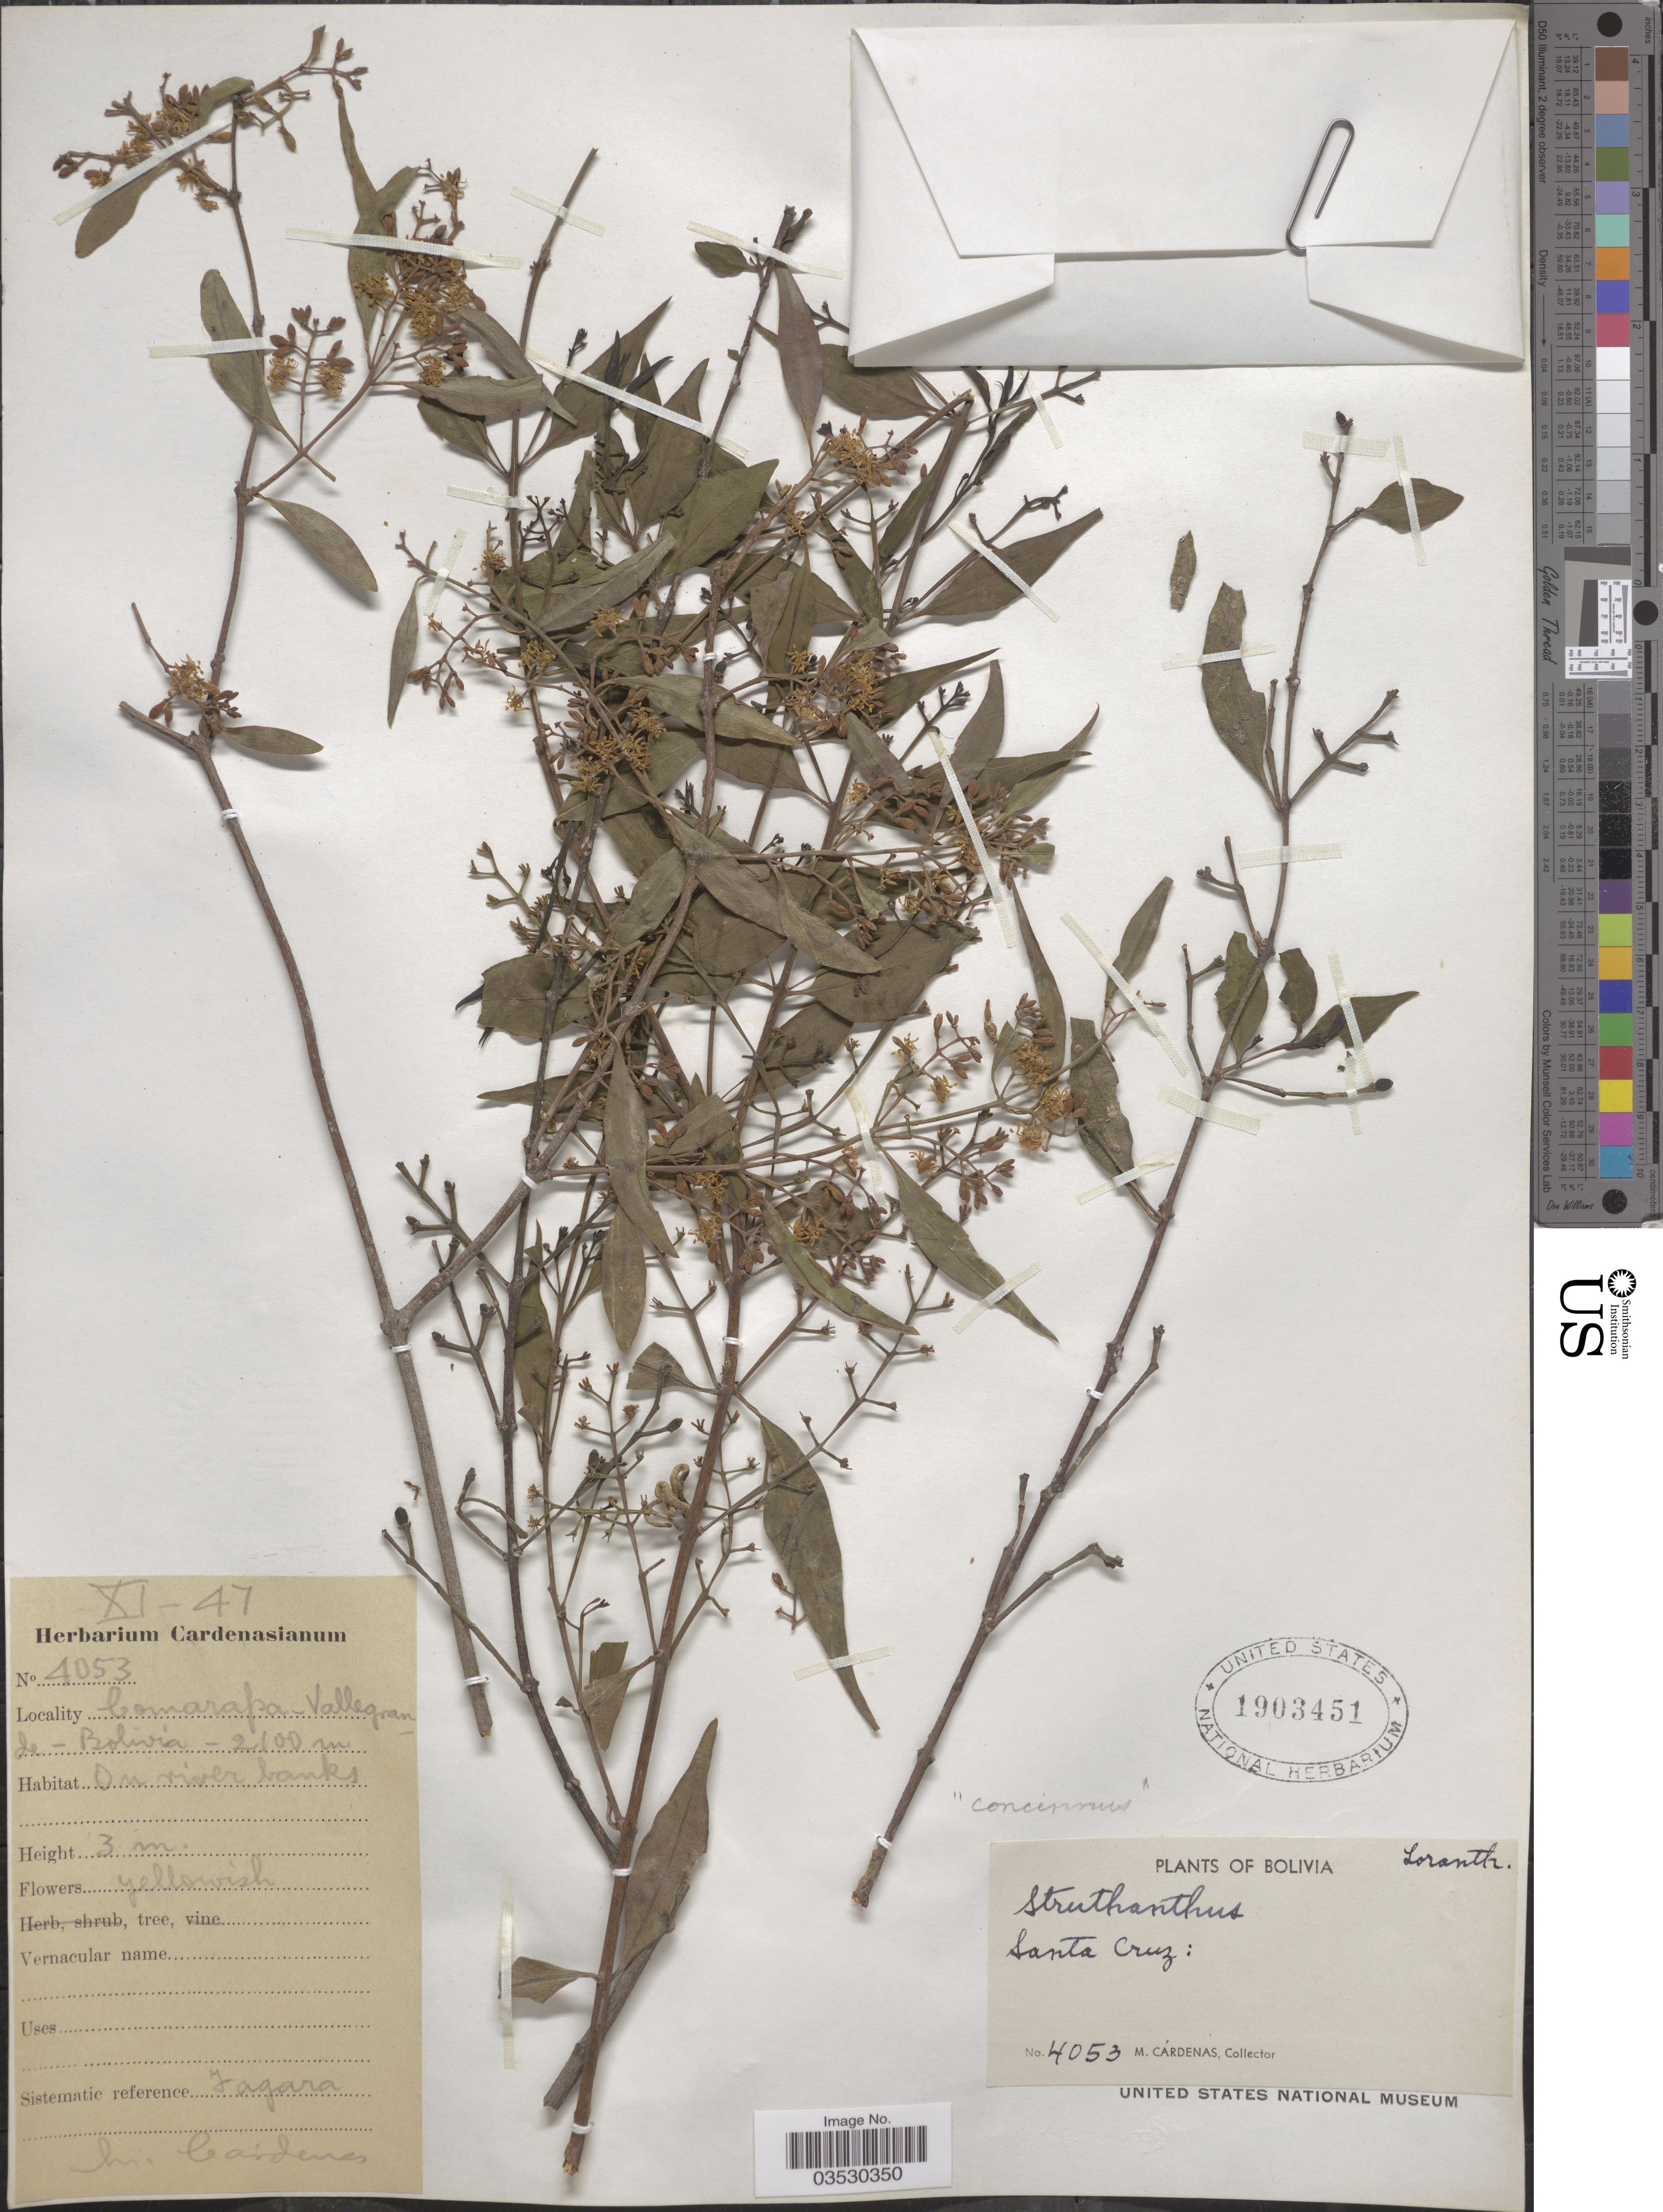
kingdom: Plantae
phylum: Tracheophyta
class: Magnoliopsida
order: Santalales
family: Loranthaceae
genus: Struthanthus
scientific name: Struthanthus concinnus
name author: Mart.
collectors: M. Cárdenas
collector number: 4053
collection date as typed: Transcribed d/m/y: /11/47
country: Bolivia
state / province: Santa Cruz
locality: Comarapa-Vallegrande.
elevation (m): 2100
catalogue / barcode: US 1903451